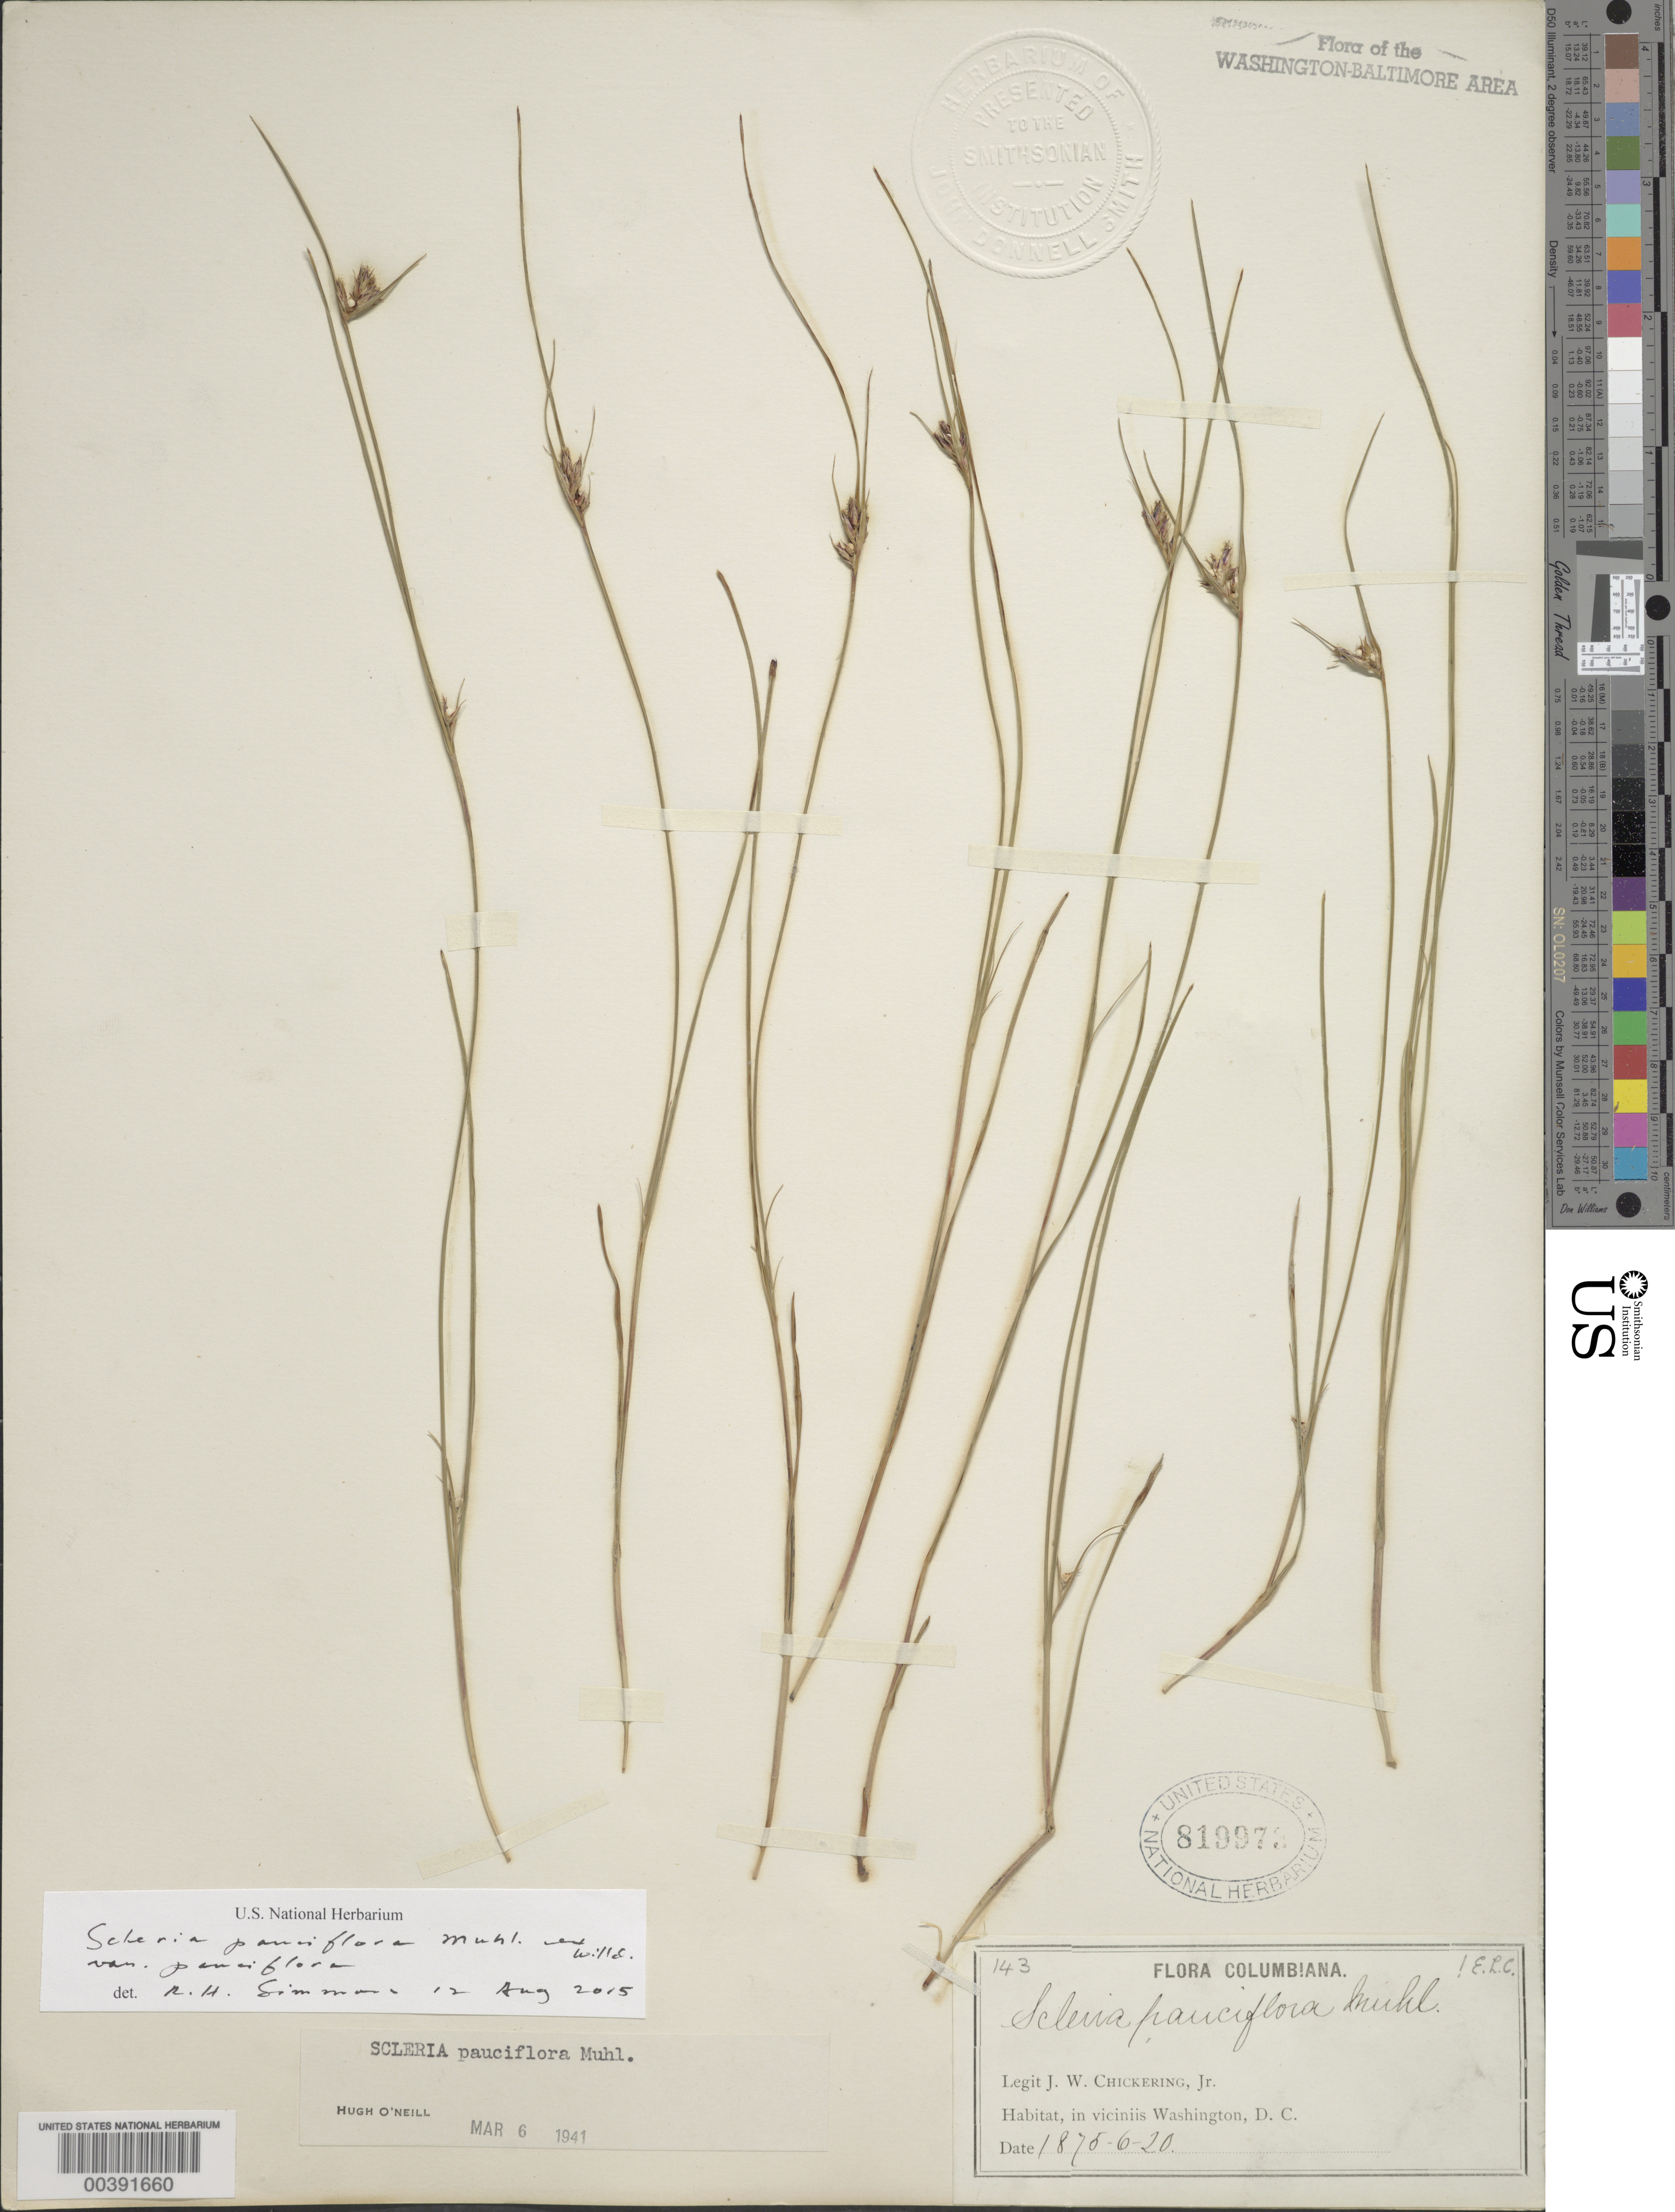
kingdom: Plantae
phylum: Tracheophyta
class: Liliopsida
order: Poales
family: Cyperaceae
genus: Scleria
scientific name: Scleria pauciflora var. pauciflora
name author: Muhl. ex Willd.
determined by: Simmons, R. H., (UNITED STATES)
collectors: J. W. Chickering Jr.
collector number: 143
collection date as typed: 20 Jun 1875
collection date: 1875-06-20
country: United States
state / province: District of Columbia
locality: Washington DC Area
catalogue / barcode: US 819973